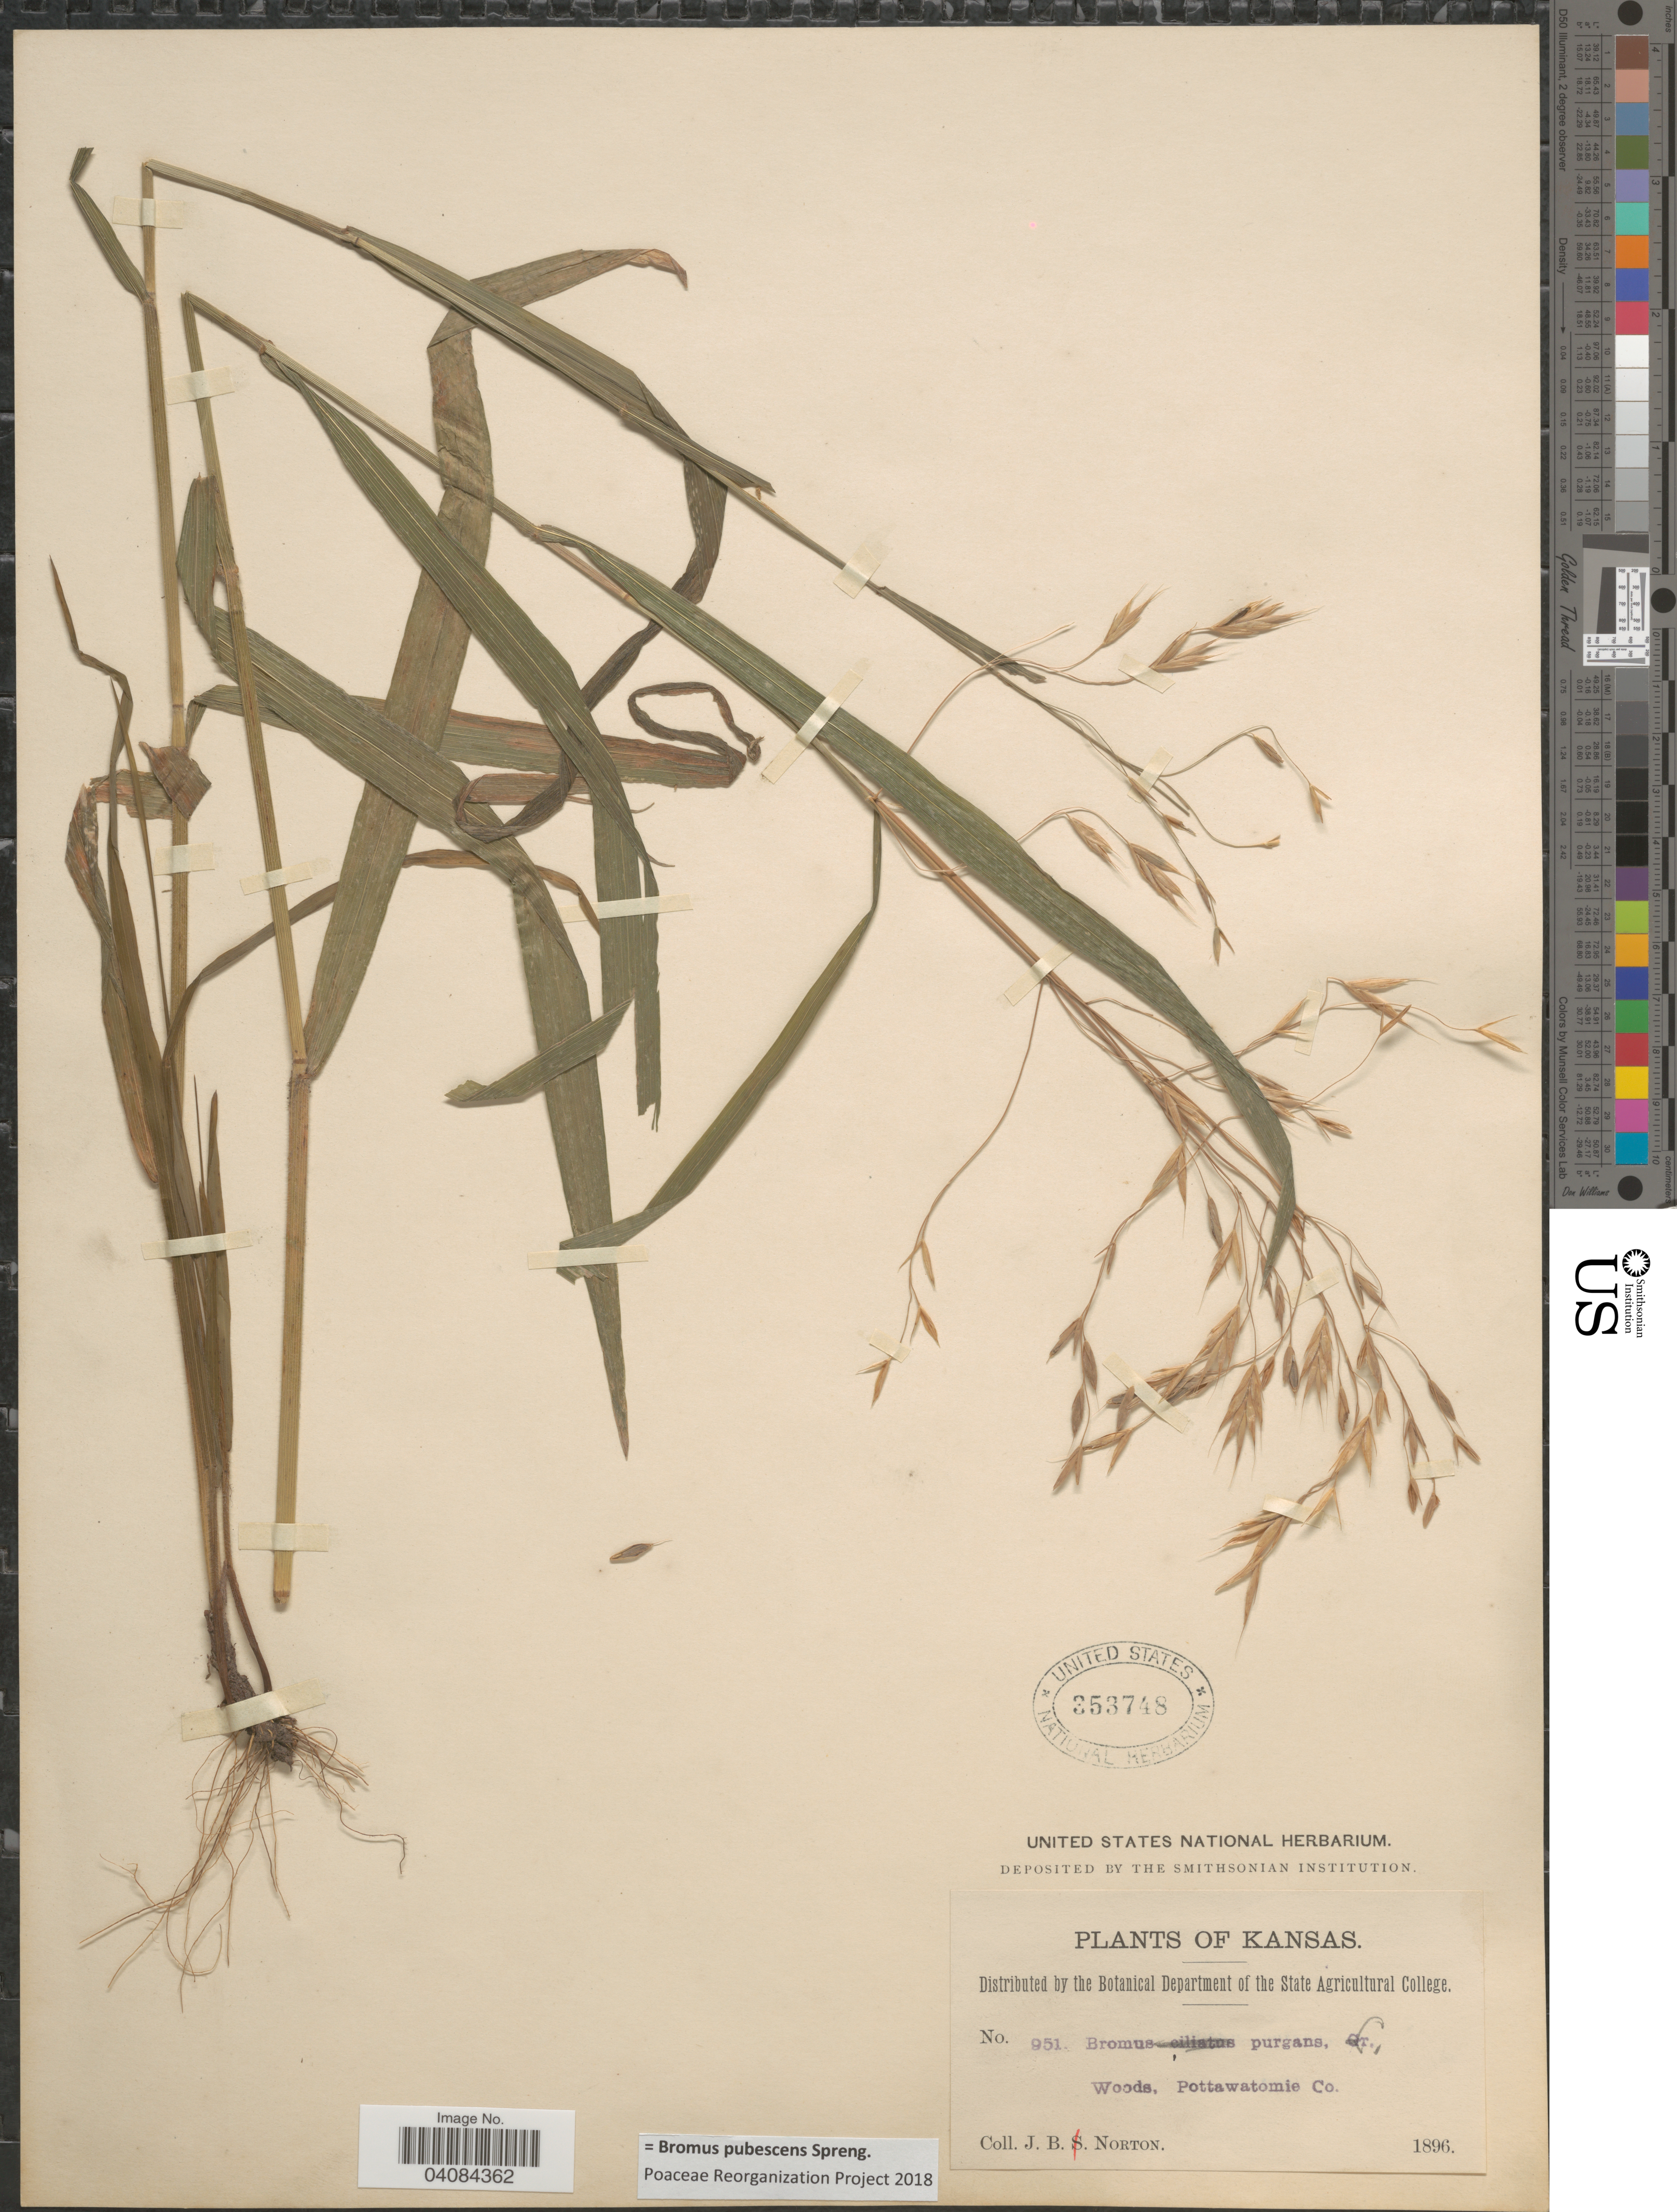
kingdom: Plantae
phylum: Tracheophyta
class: Liliopsida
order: Poales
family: Poaceae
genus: Bromus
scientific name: Bromus pubescens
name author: Muhl. ex Willd.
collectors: J. B. Norton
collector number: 951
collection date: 1896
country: United States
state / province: Kansas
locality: Woods, Pottawatomie Co.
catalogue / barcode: US 353748